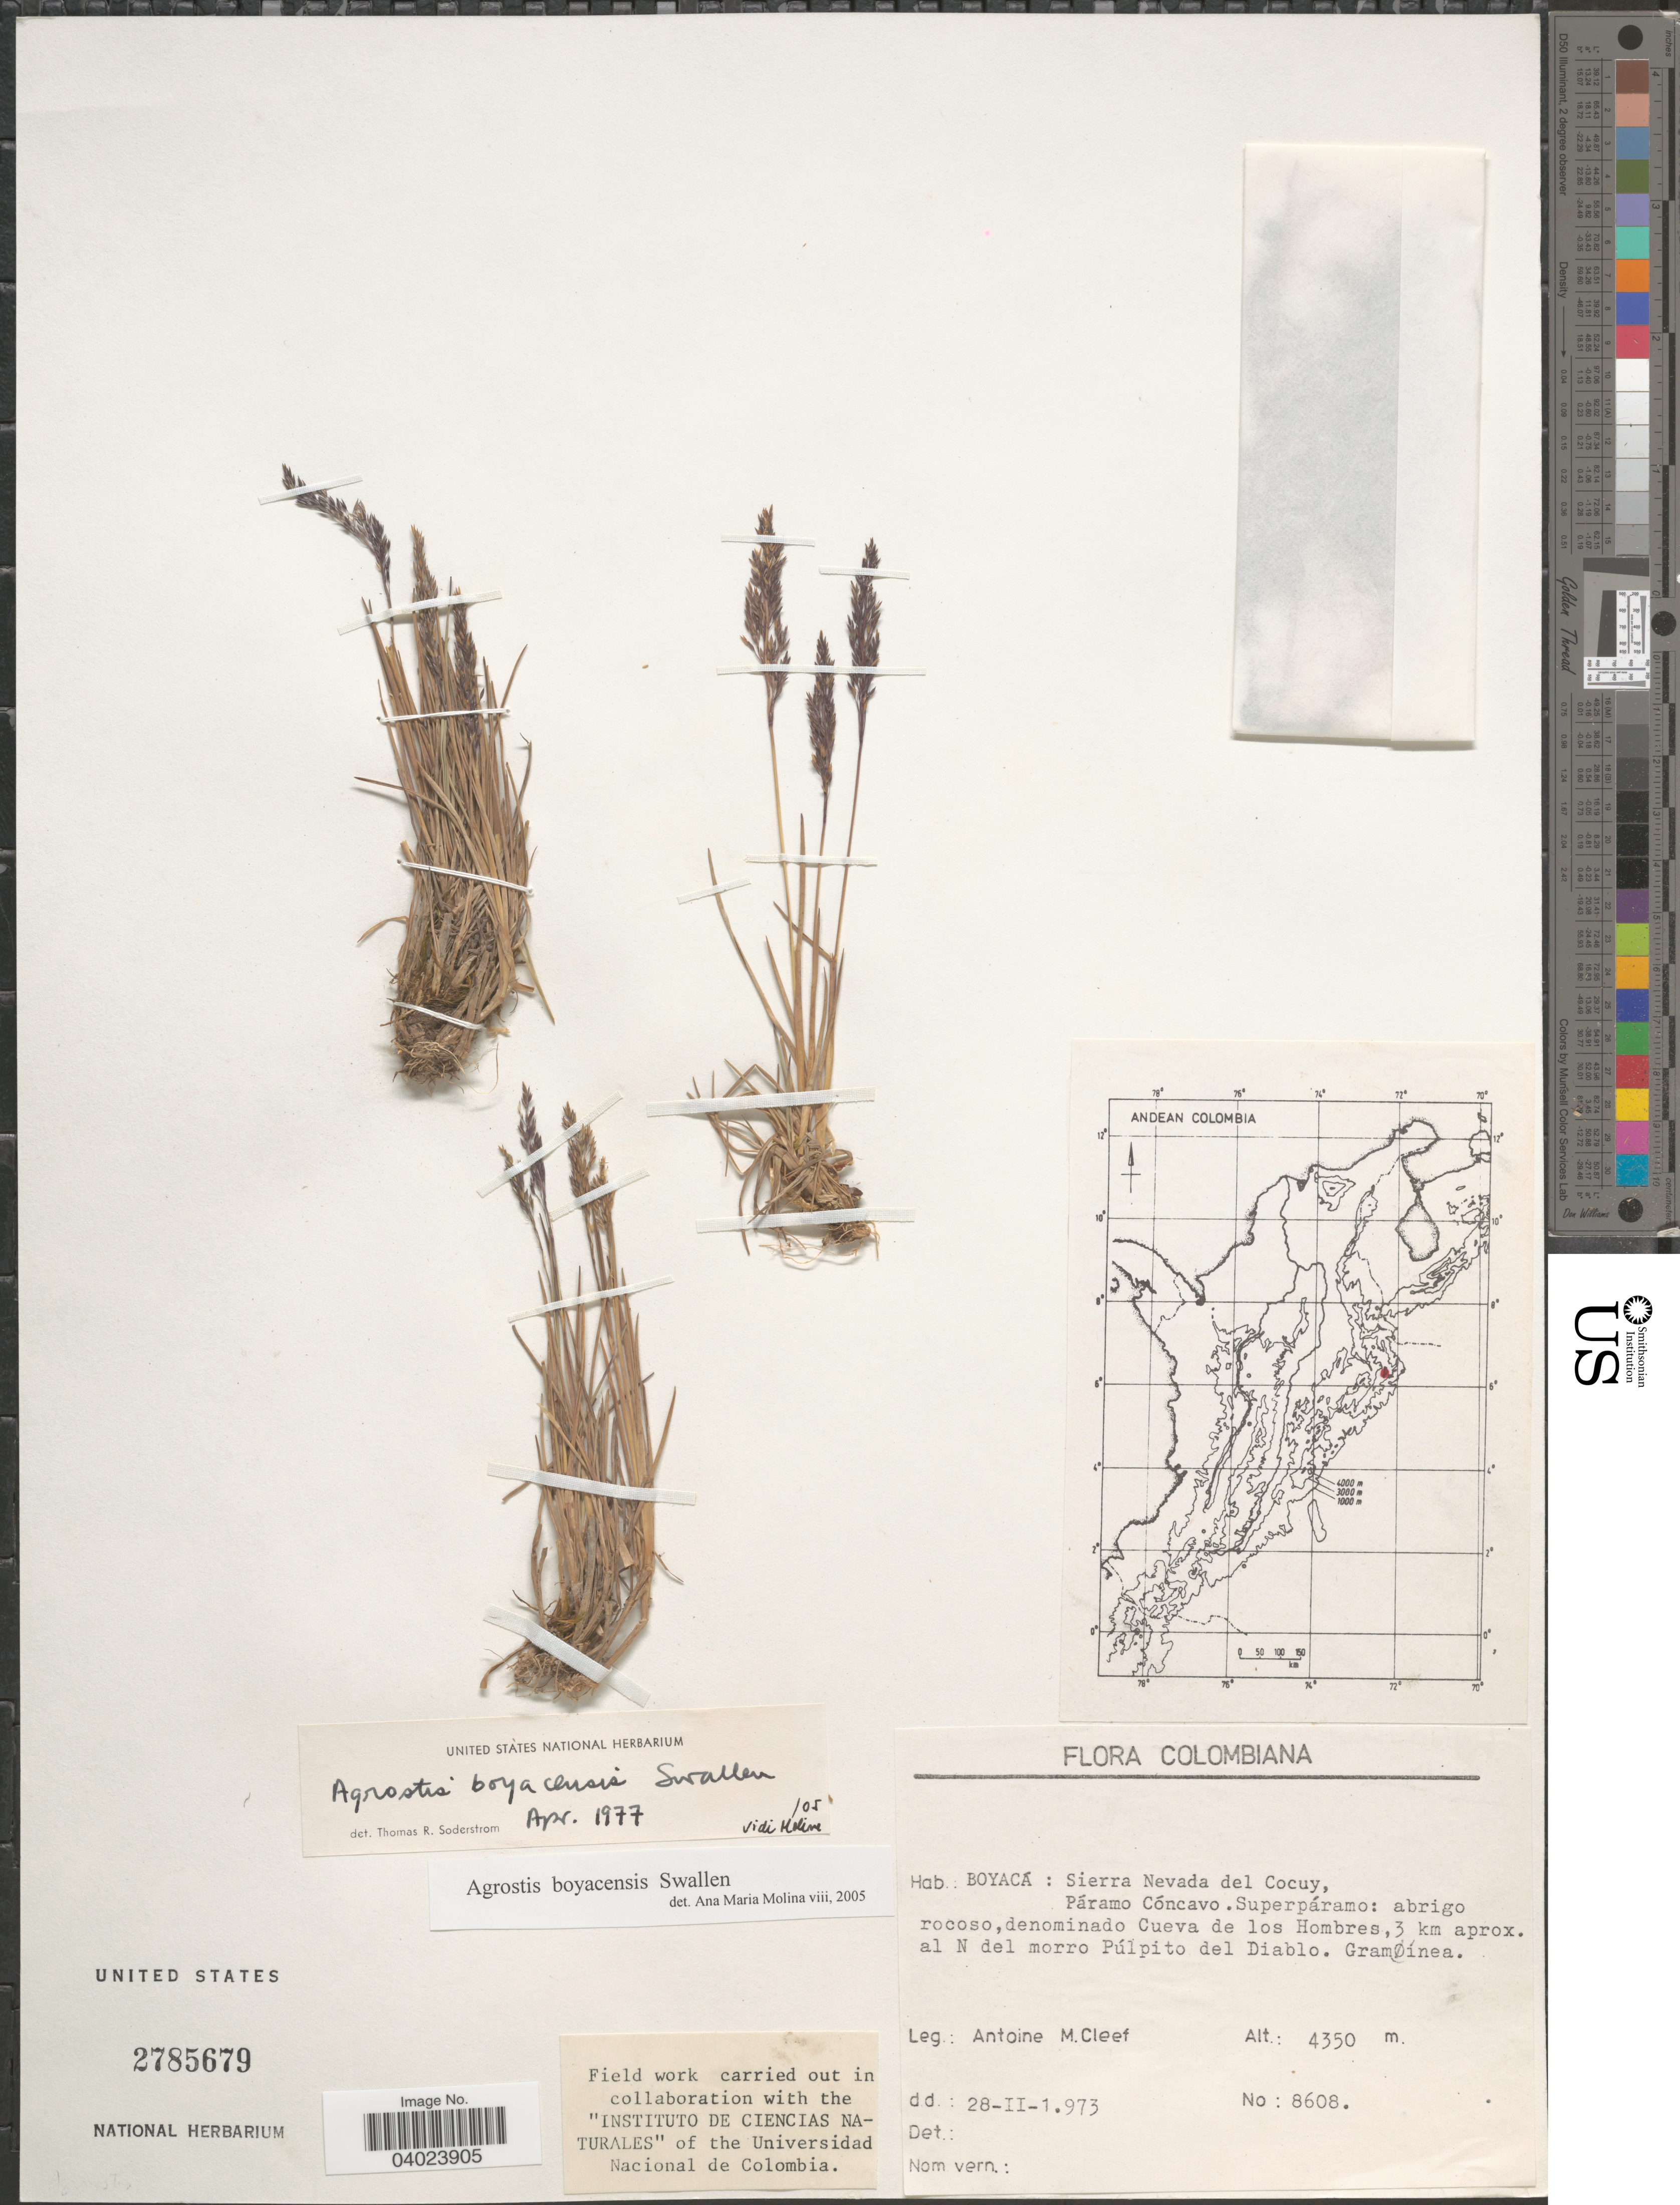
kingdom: Plantae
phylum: Tracheophyta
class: Liliopsida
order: Poales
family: Poaceae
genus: Agrostis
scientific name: Agrostis boyacensis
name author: Swallen & García-Barr.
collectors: A. M. Cleef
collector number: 8608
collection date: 1973-02-28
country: Colombia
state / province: Boyacá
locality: Sierra Nevada del Cocuy, Páramo Cóncavo. Superpáramo: abrigo rocoso, denominado Cueva de los Hombres, 3 km aprox. al N del morro Púlpito del Diablo.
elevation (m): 4350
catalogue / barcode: US 2785679